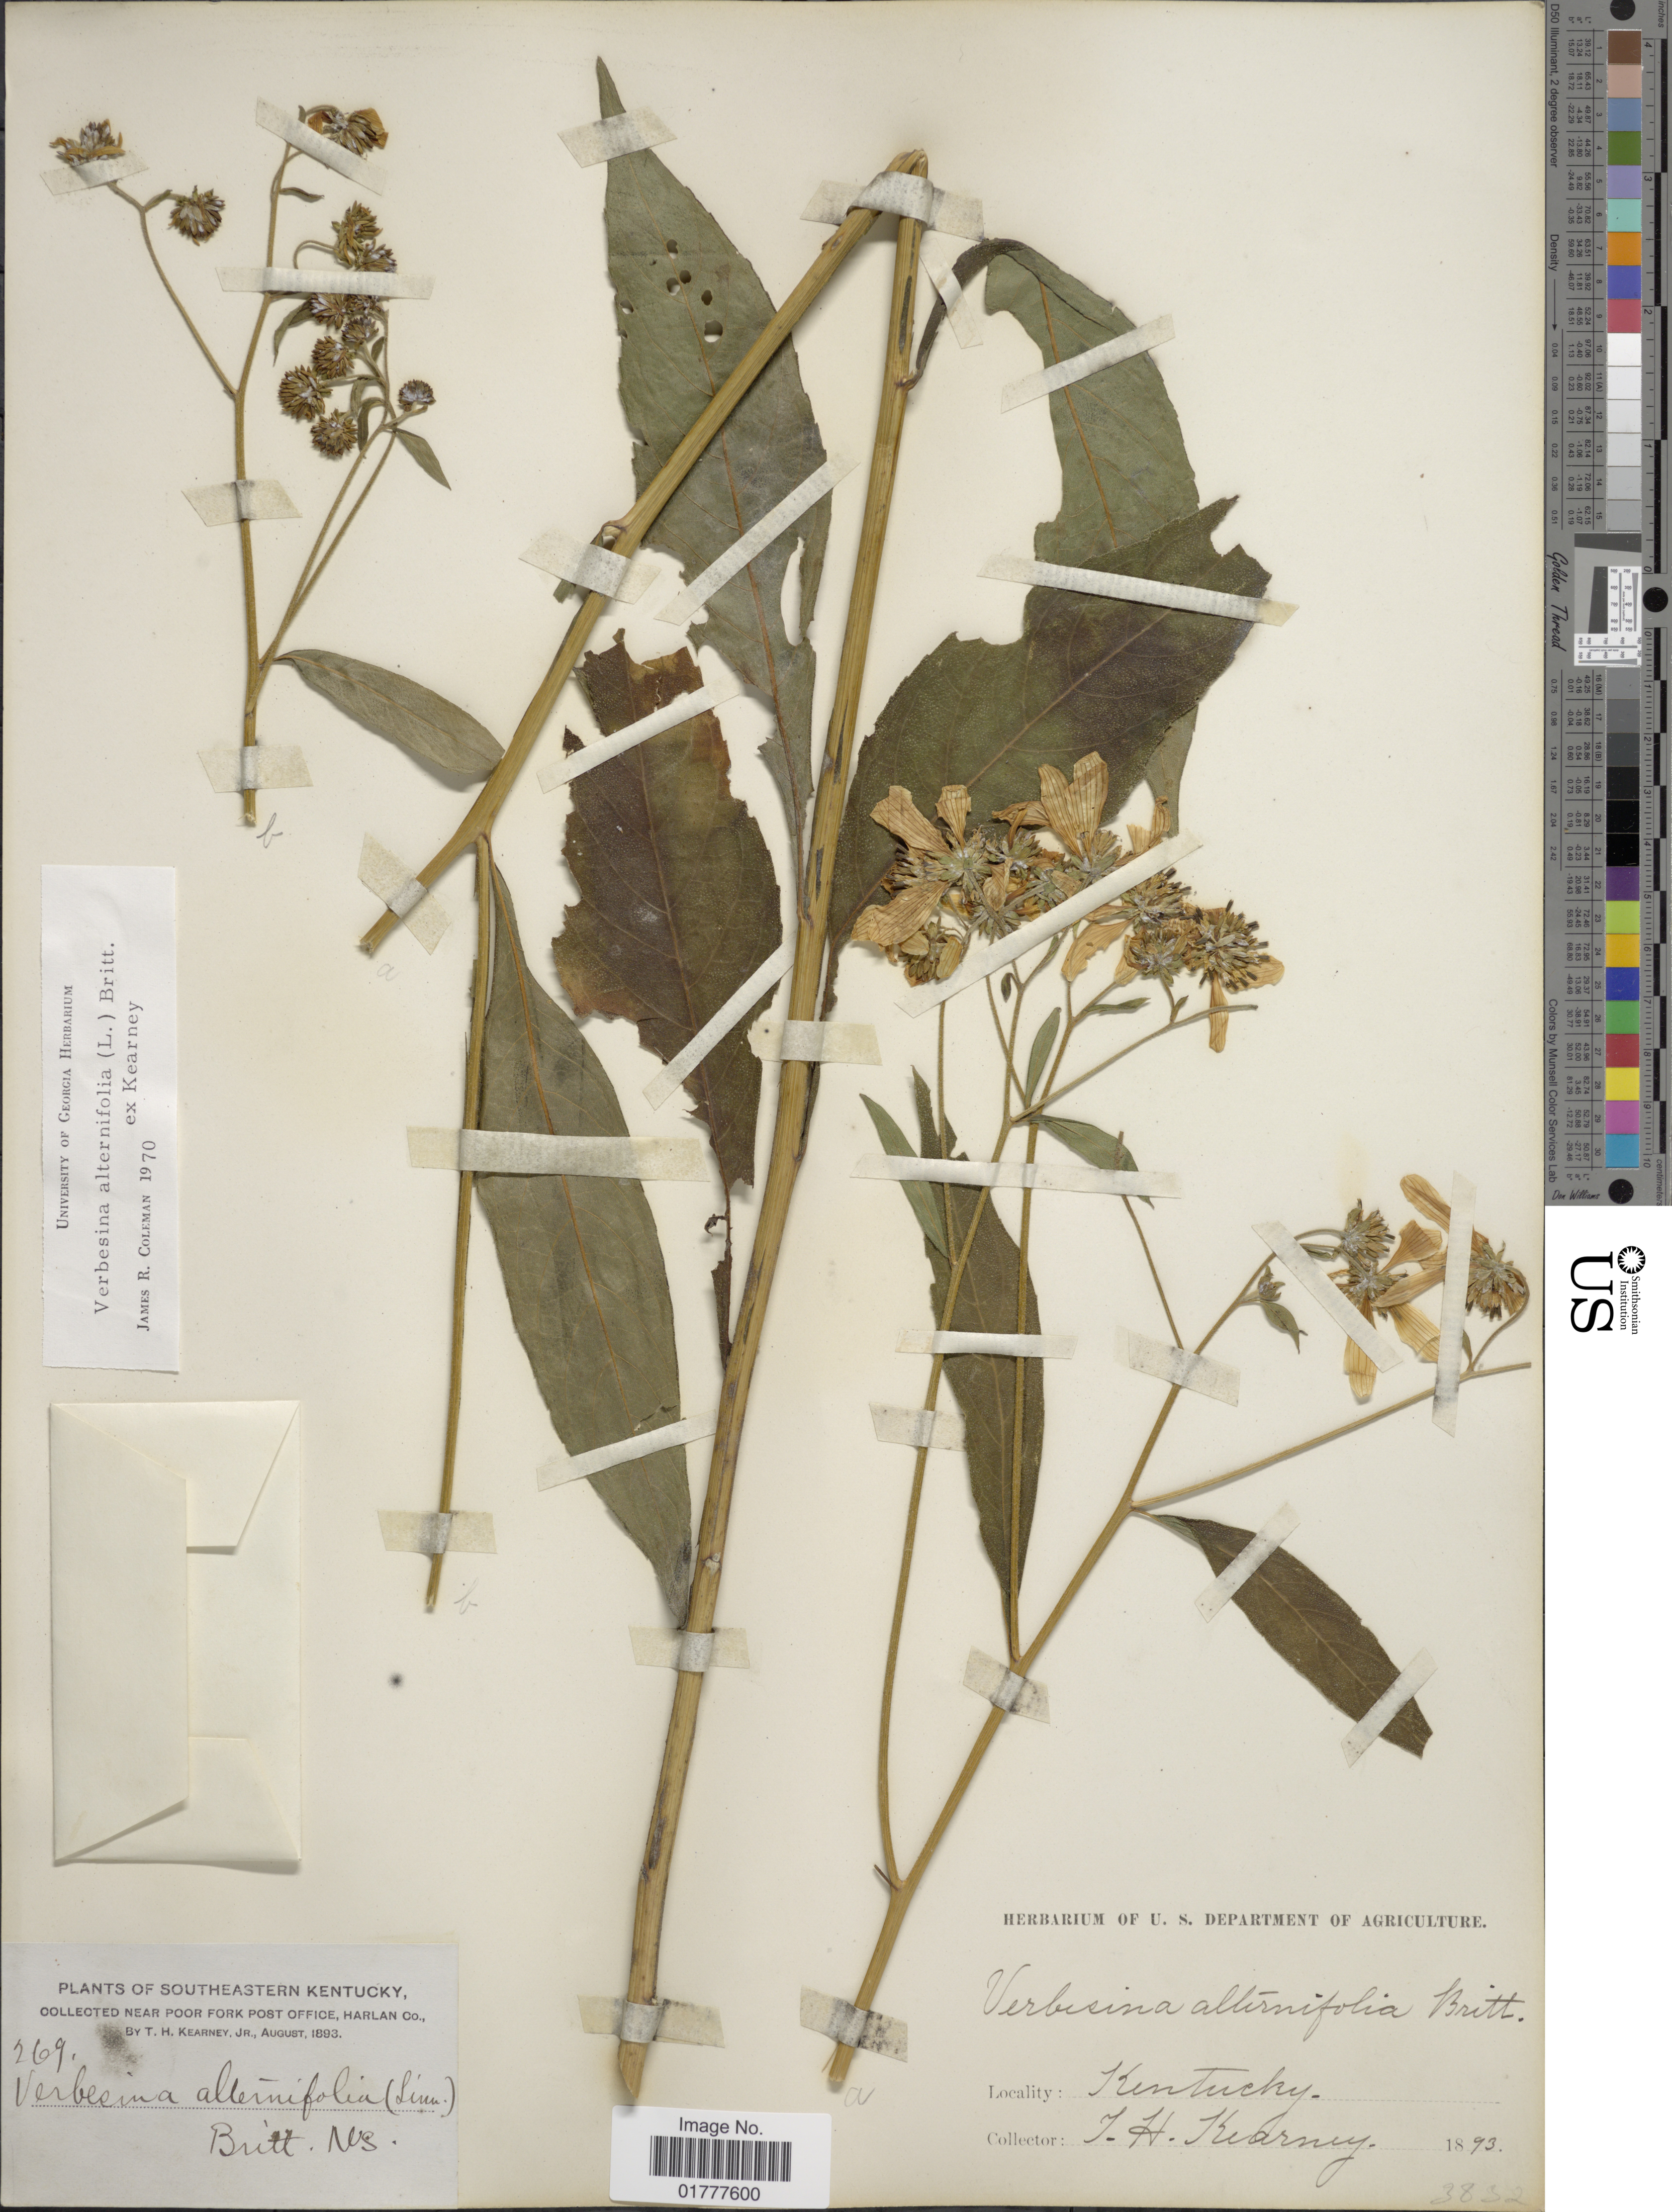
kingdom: Plantae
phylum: Tracheophyta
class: Magnoliopsida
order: Asterales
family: Asteraceae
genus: Actinomeris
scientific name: Actinomeris alternifolia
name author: (L.) DC.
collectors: T. H. Kearney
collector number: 269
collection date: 1893-08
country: United States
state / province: Kentucky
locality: Near Poor Fork Post Office, Harlan Co. Southeastern Kentucky.